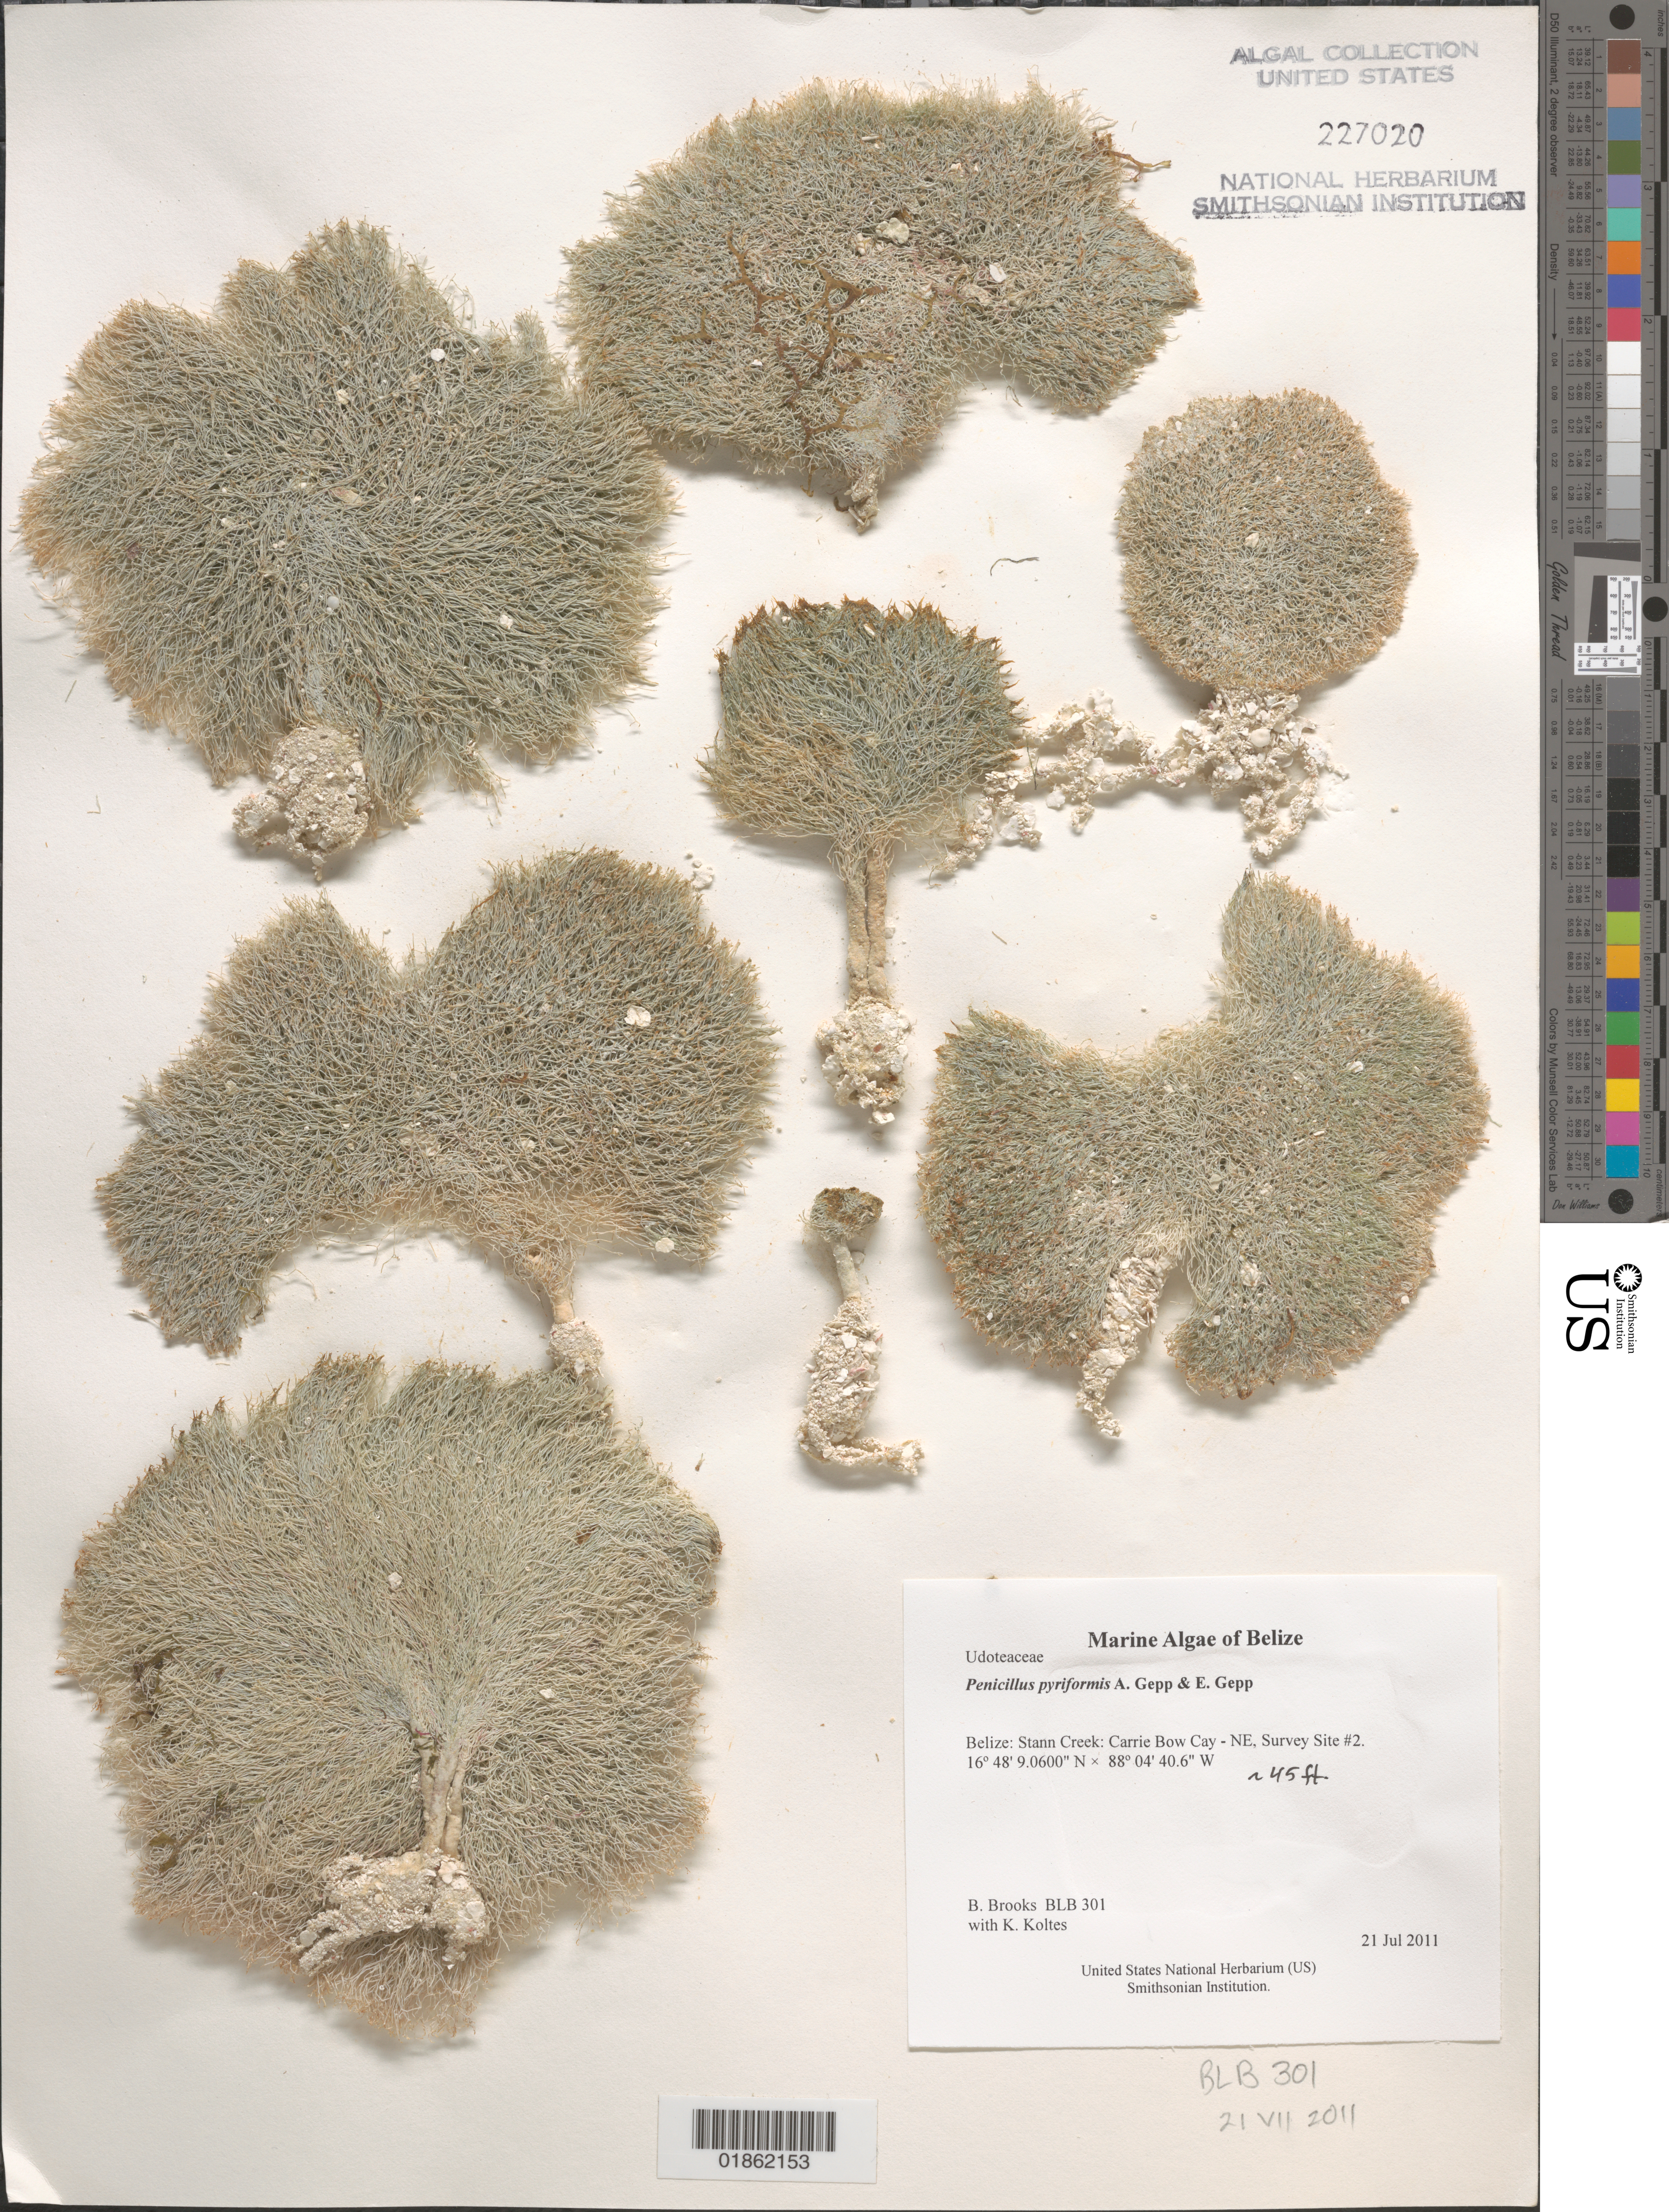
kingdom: Plantae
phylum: Chlorophyta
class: Ulvophyceae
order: Bryopsidales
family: Udoteaceae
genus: Penicillus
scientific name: Penicillus pyriformis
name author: A. Gepp & E. Gepp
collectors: B. Brooks & K. Koltes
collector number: BLB 301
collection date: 2011-07-21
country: Belize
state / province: Stann Creek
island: Carrie Bow Cay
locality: Carrie Bow Cay - NE, Survey Site #2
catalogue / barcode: US 227020